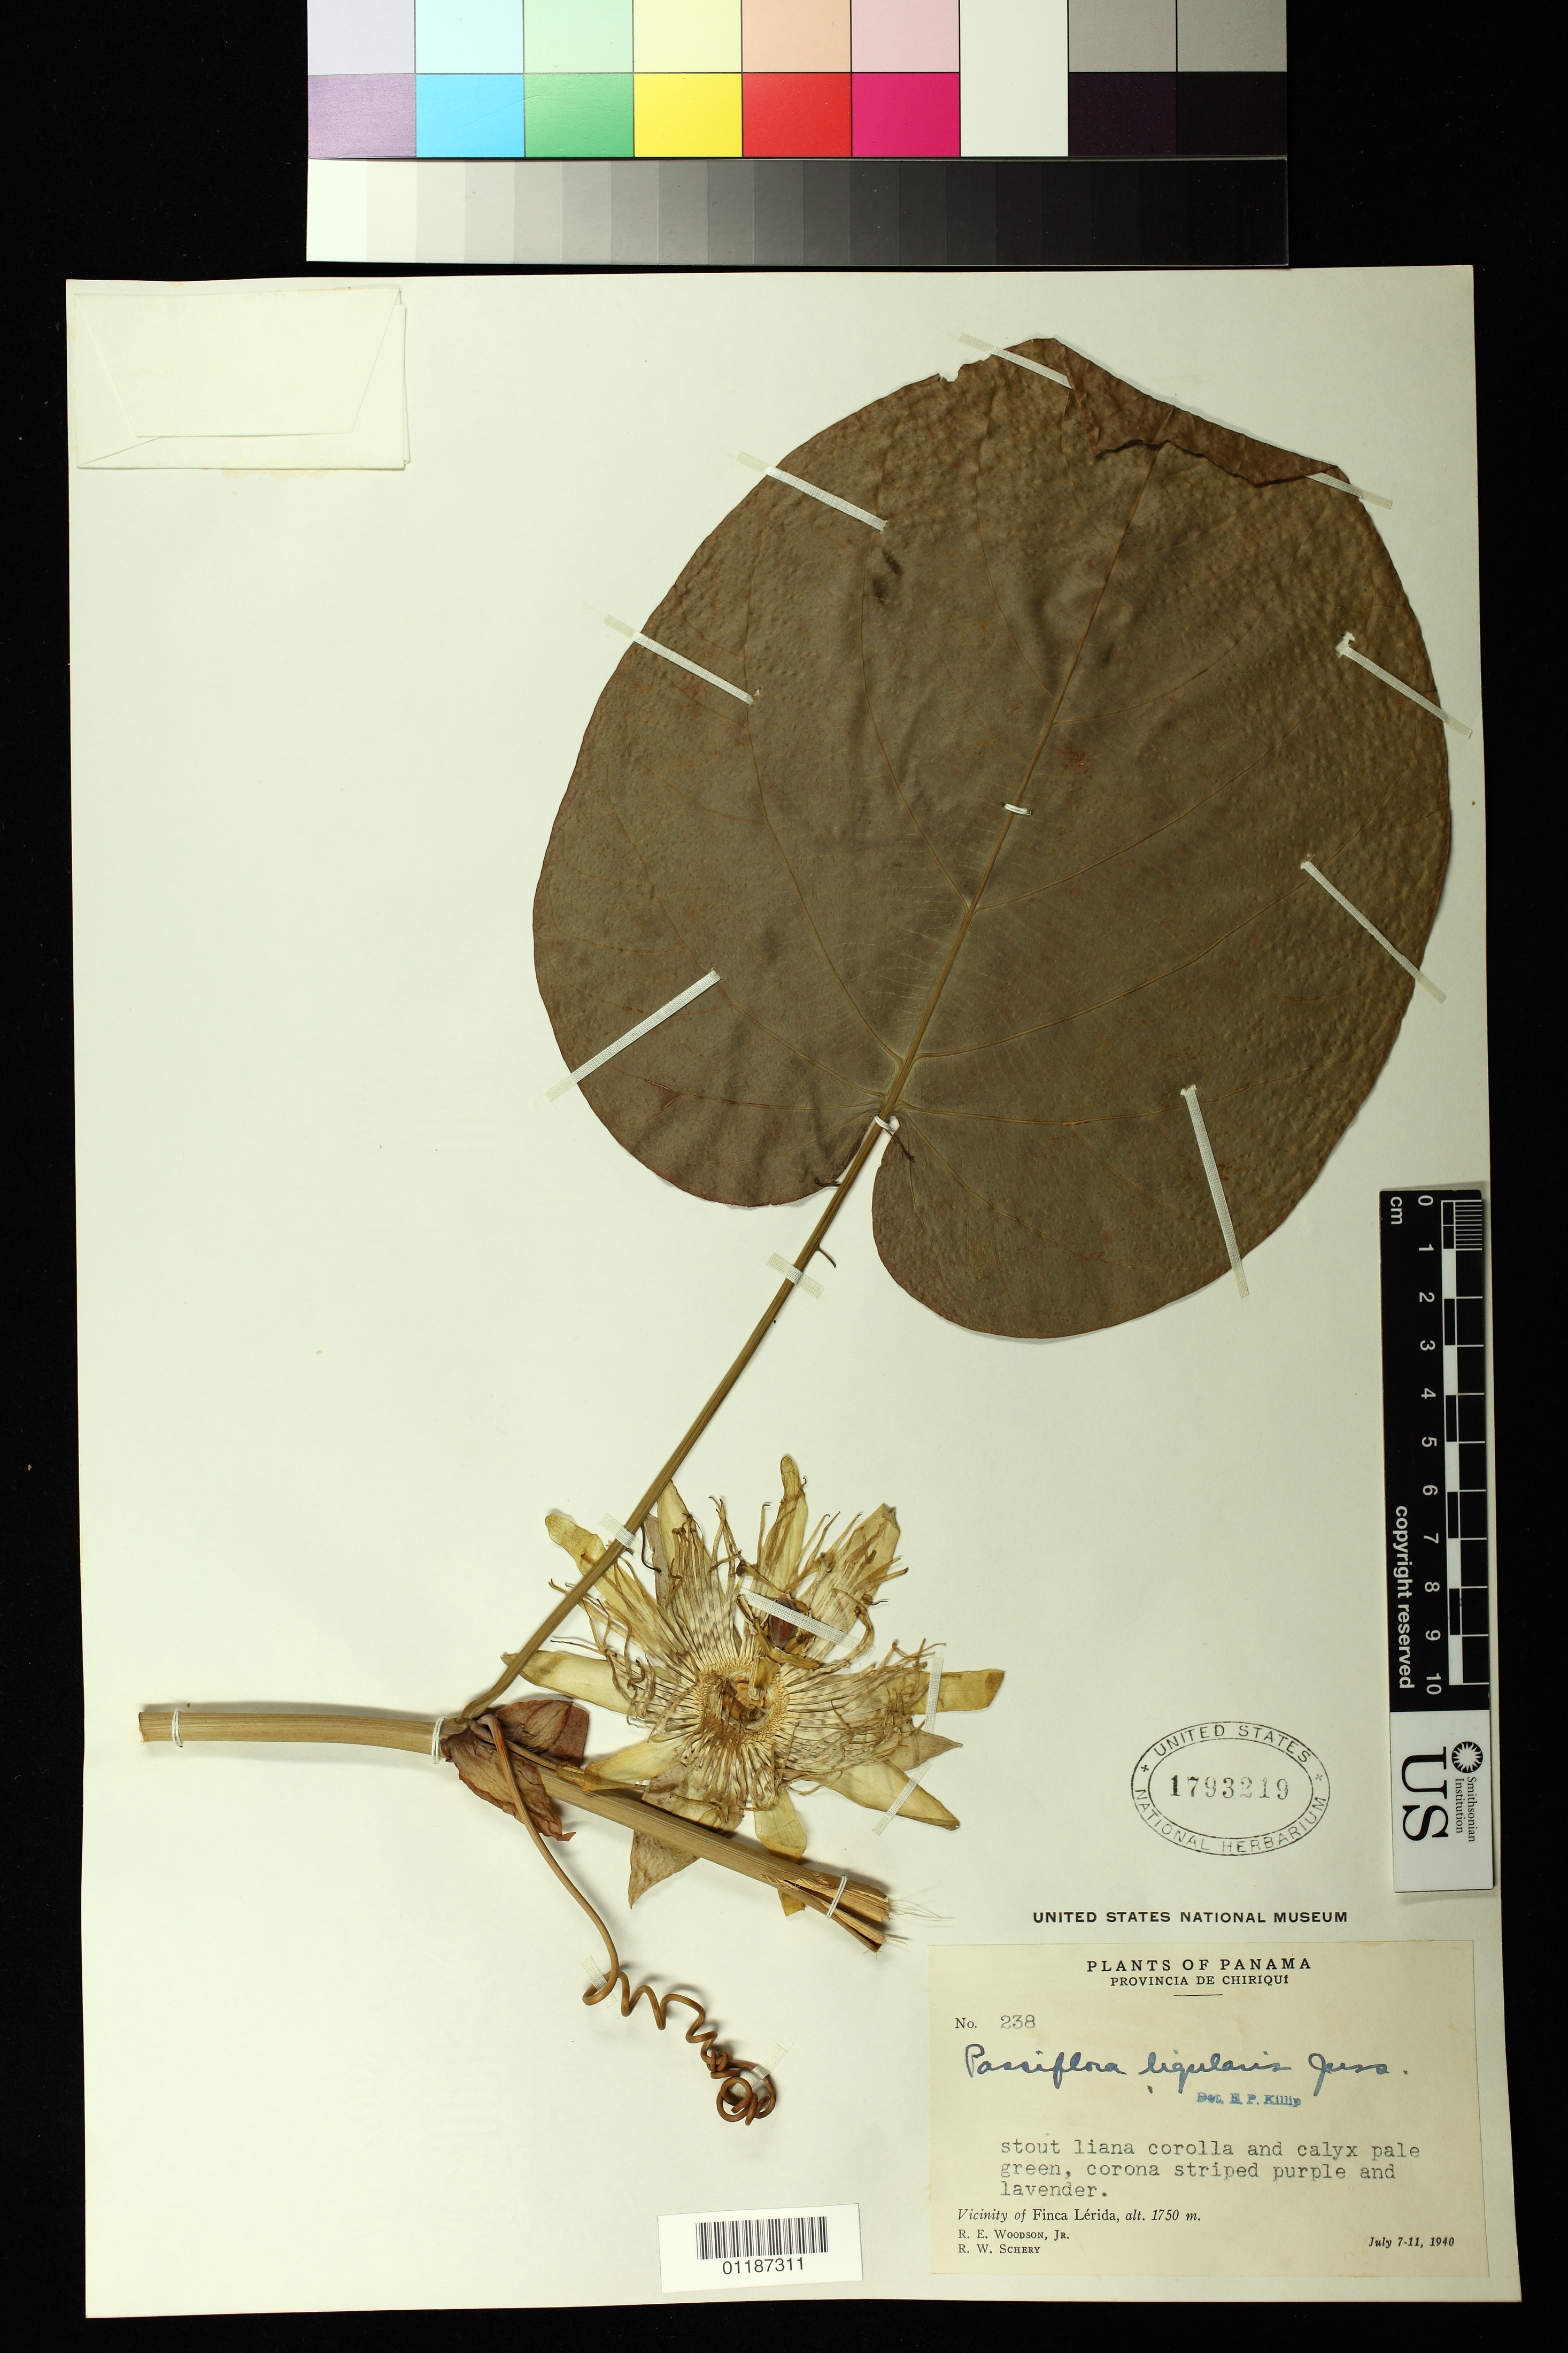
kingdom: Plantae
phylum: Tracheophyta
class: Magnoliopsida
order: Malpighiales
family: Passifloraceae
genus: Passiflora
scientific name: Passiflora ligularis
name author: Juss.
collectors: R. E. Woodson & R. W. Schery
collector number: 238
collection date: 1940-07-07/1940-07-11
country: Panama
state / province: Chiriquí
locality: Vicinity of Finca Lerida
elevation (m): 1750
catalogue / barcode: US 1793219